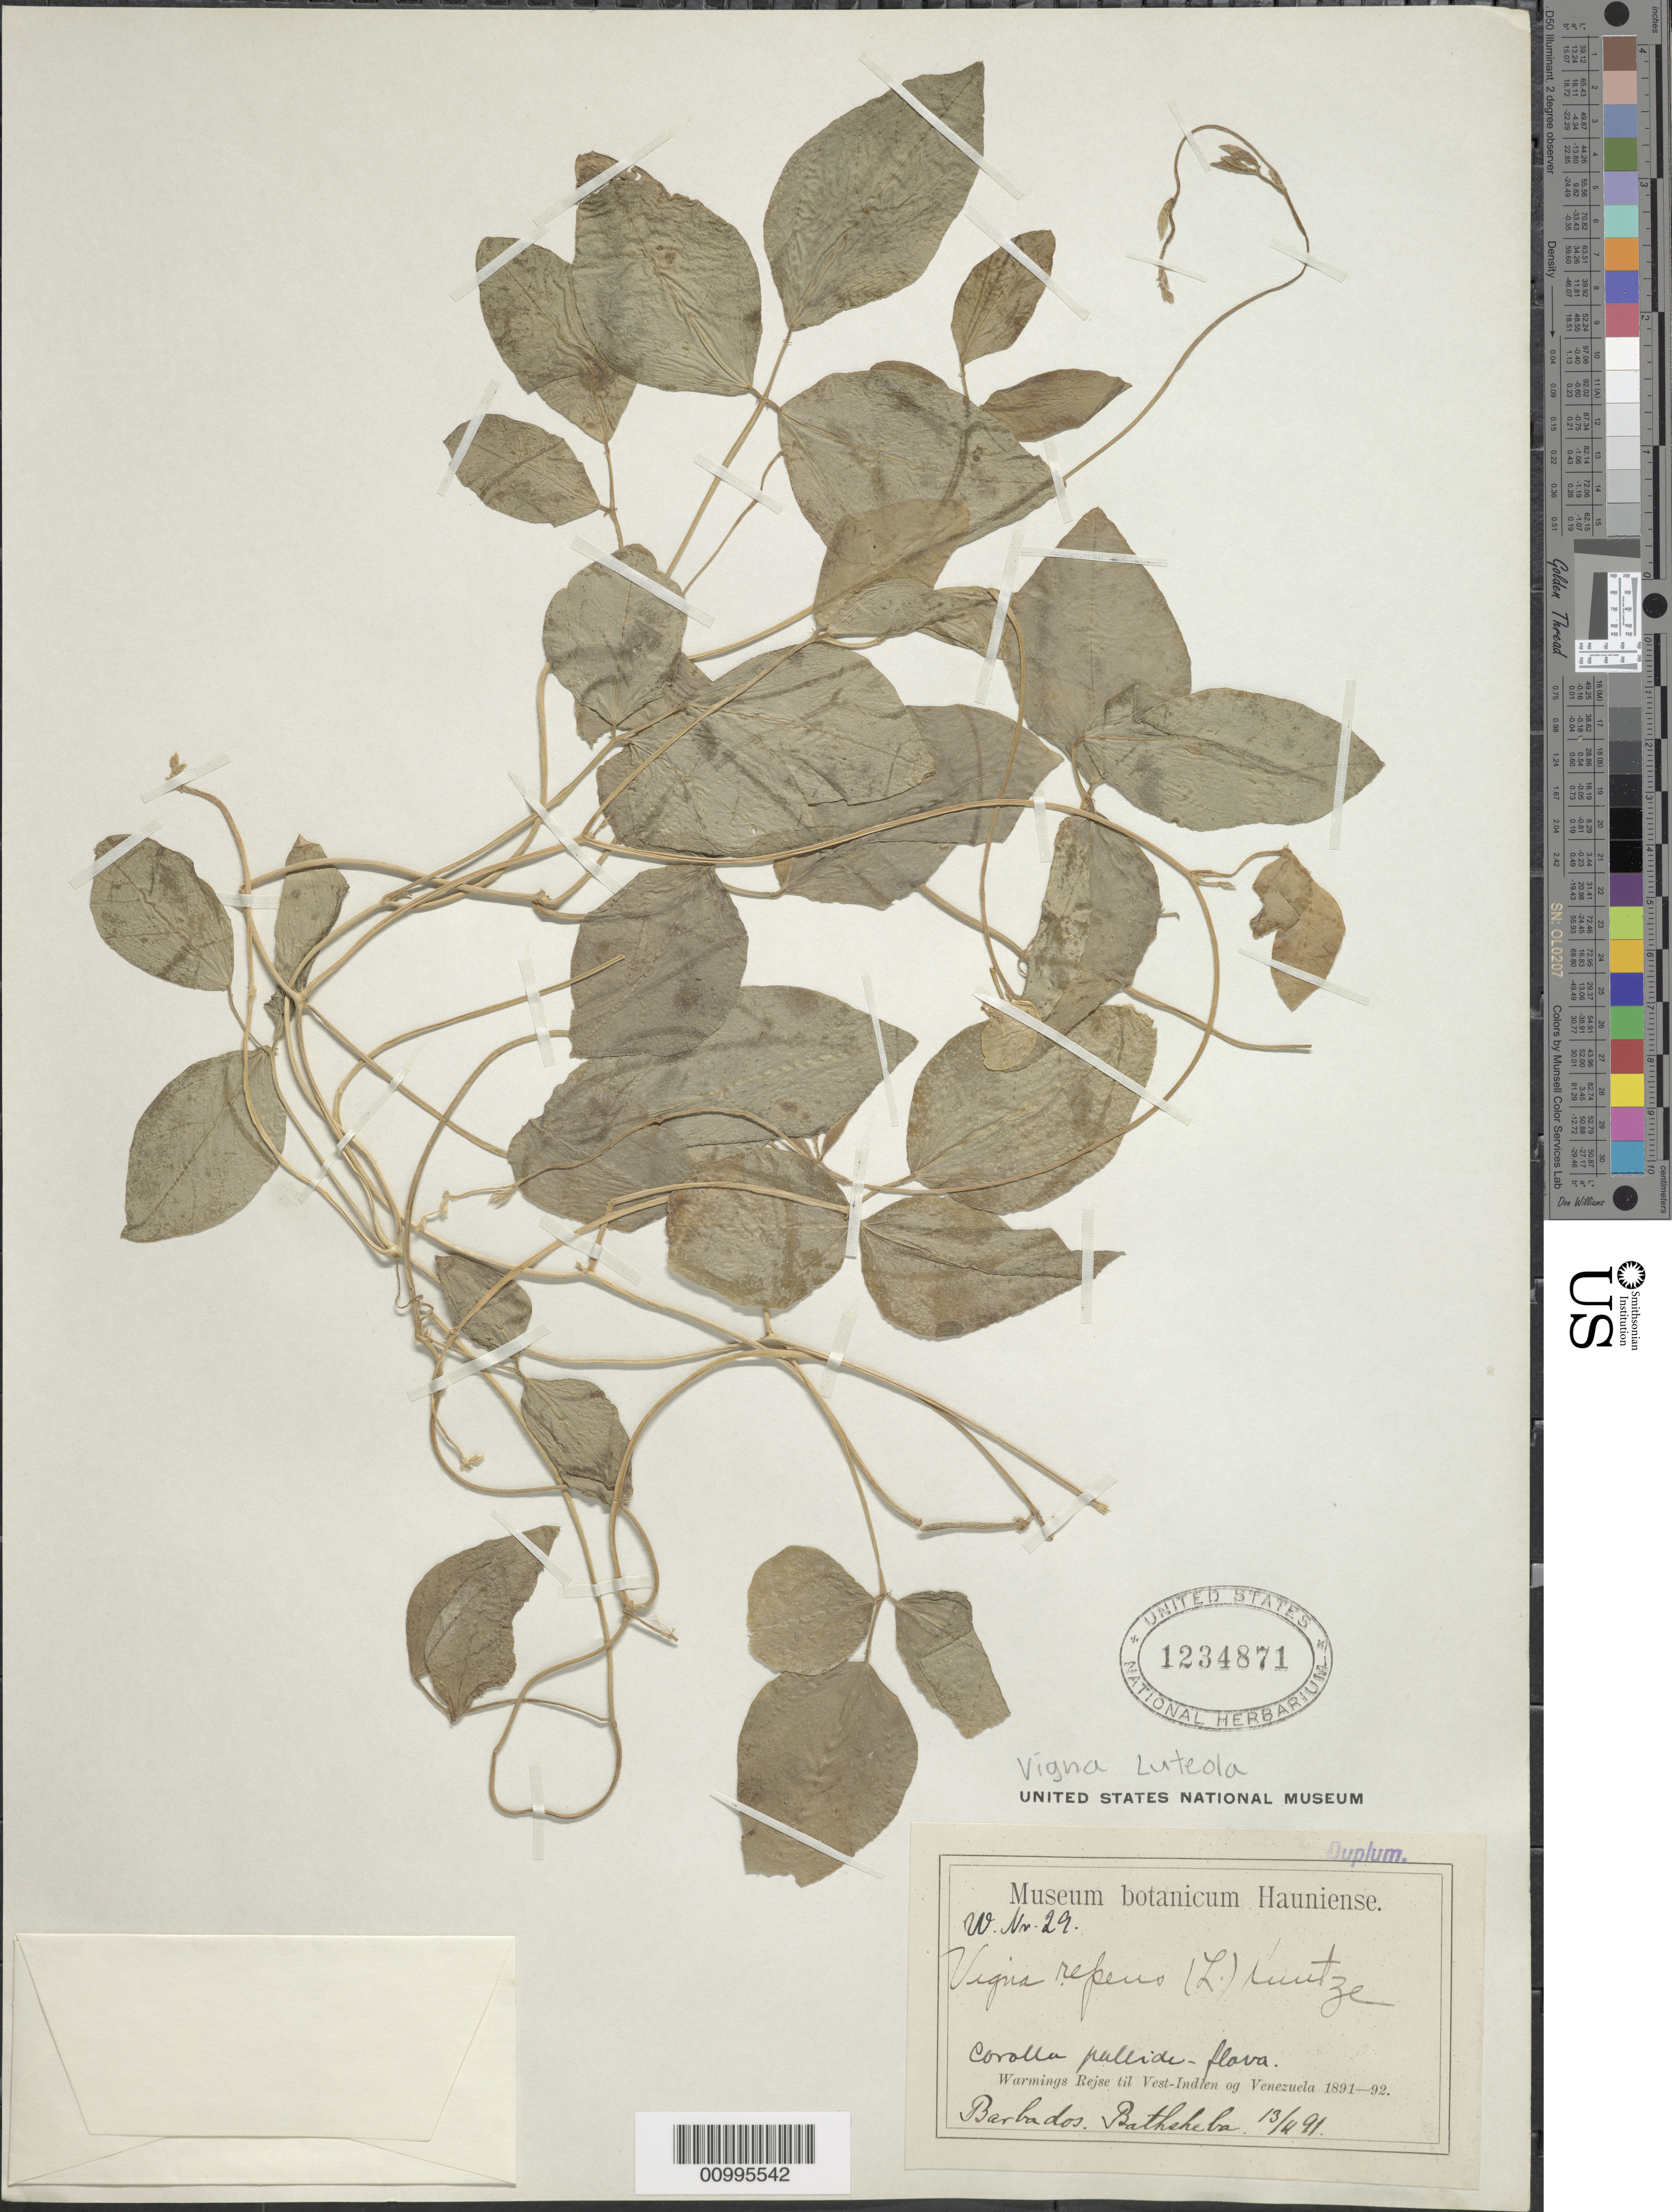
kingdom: Plantae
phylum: Tracheophyta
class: Magnoliopsida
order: Fabales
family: Fabaceae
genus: Vigna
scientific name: Vigna luteola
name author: (Jacq.) Benth.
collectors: ex herb. Bot. Sta. Barbados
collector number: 29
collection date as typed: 13 Apr 1891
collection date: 1891-04-13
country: Barbados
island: Barbados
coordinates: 0 N, 0 E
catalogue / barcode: US 1234871